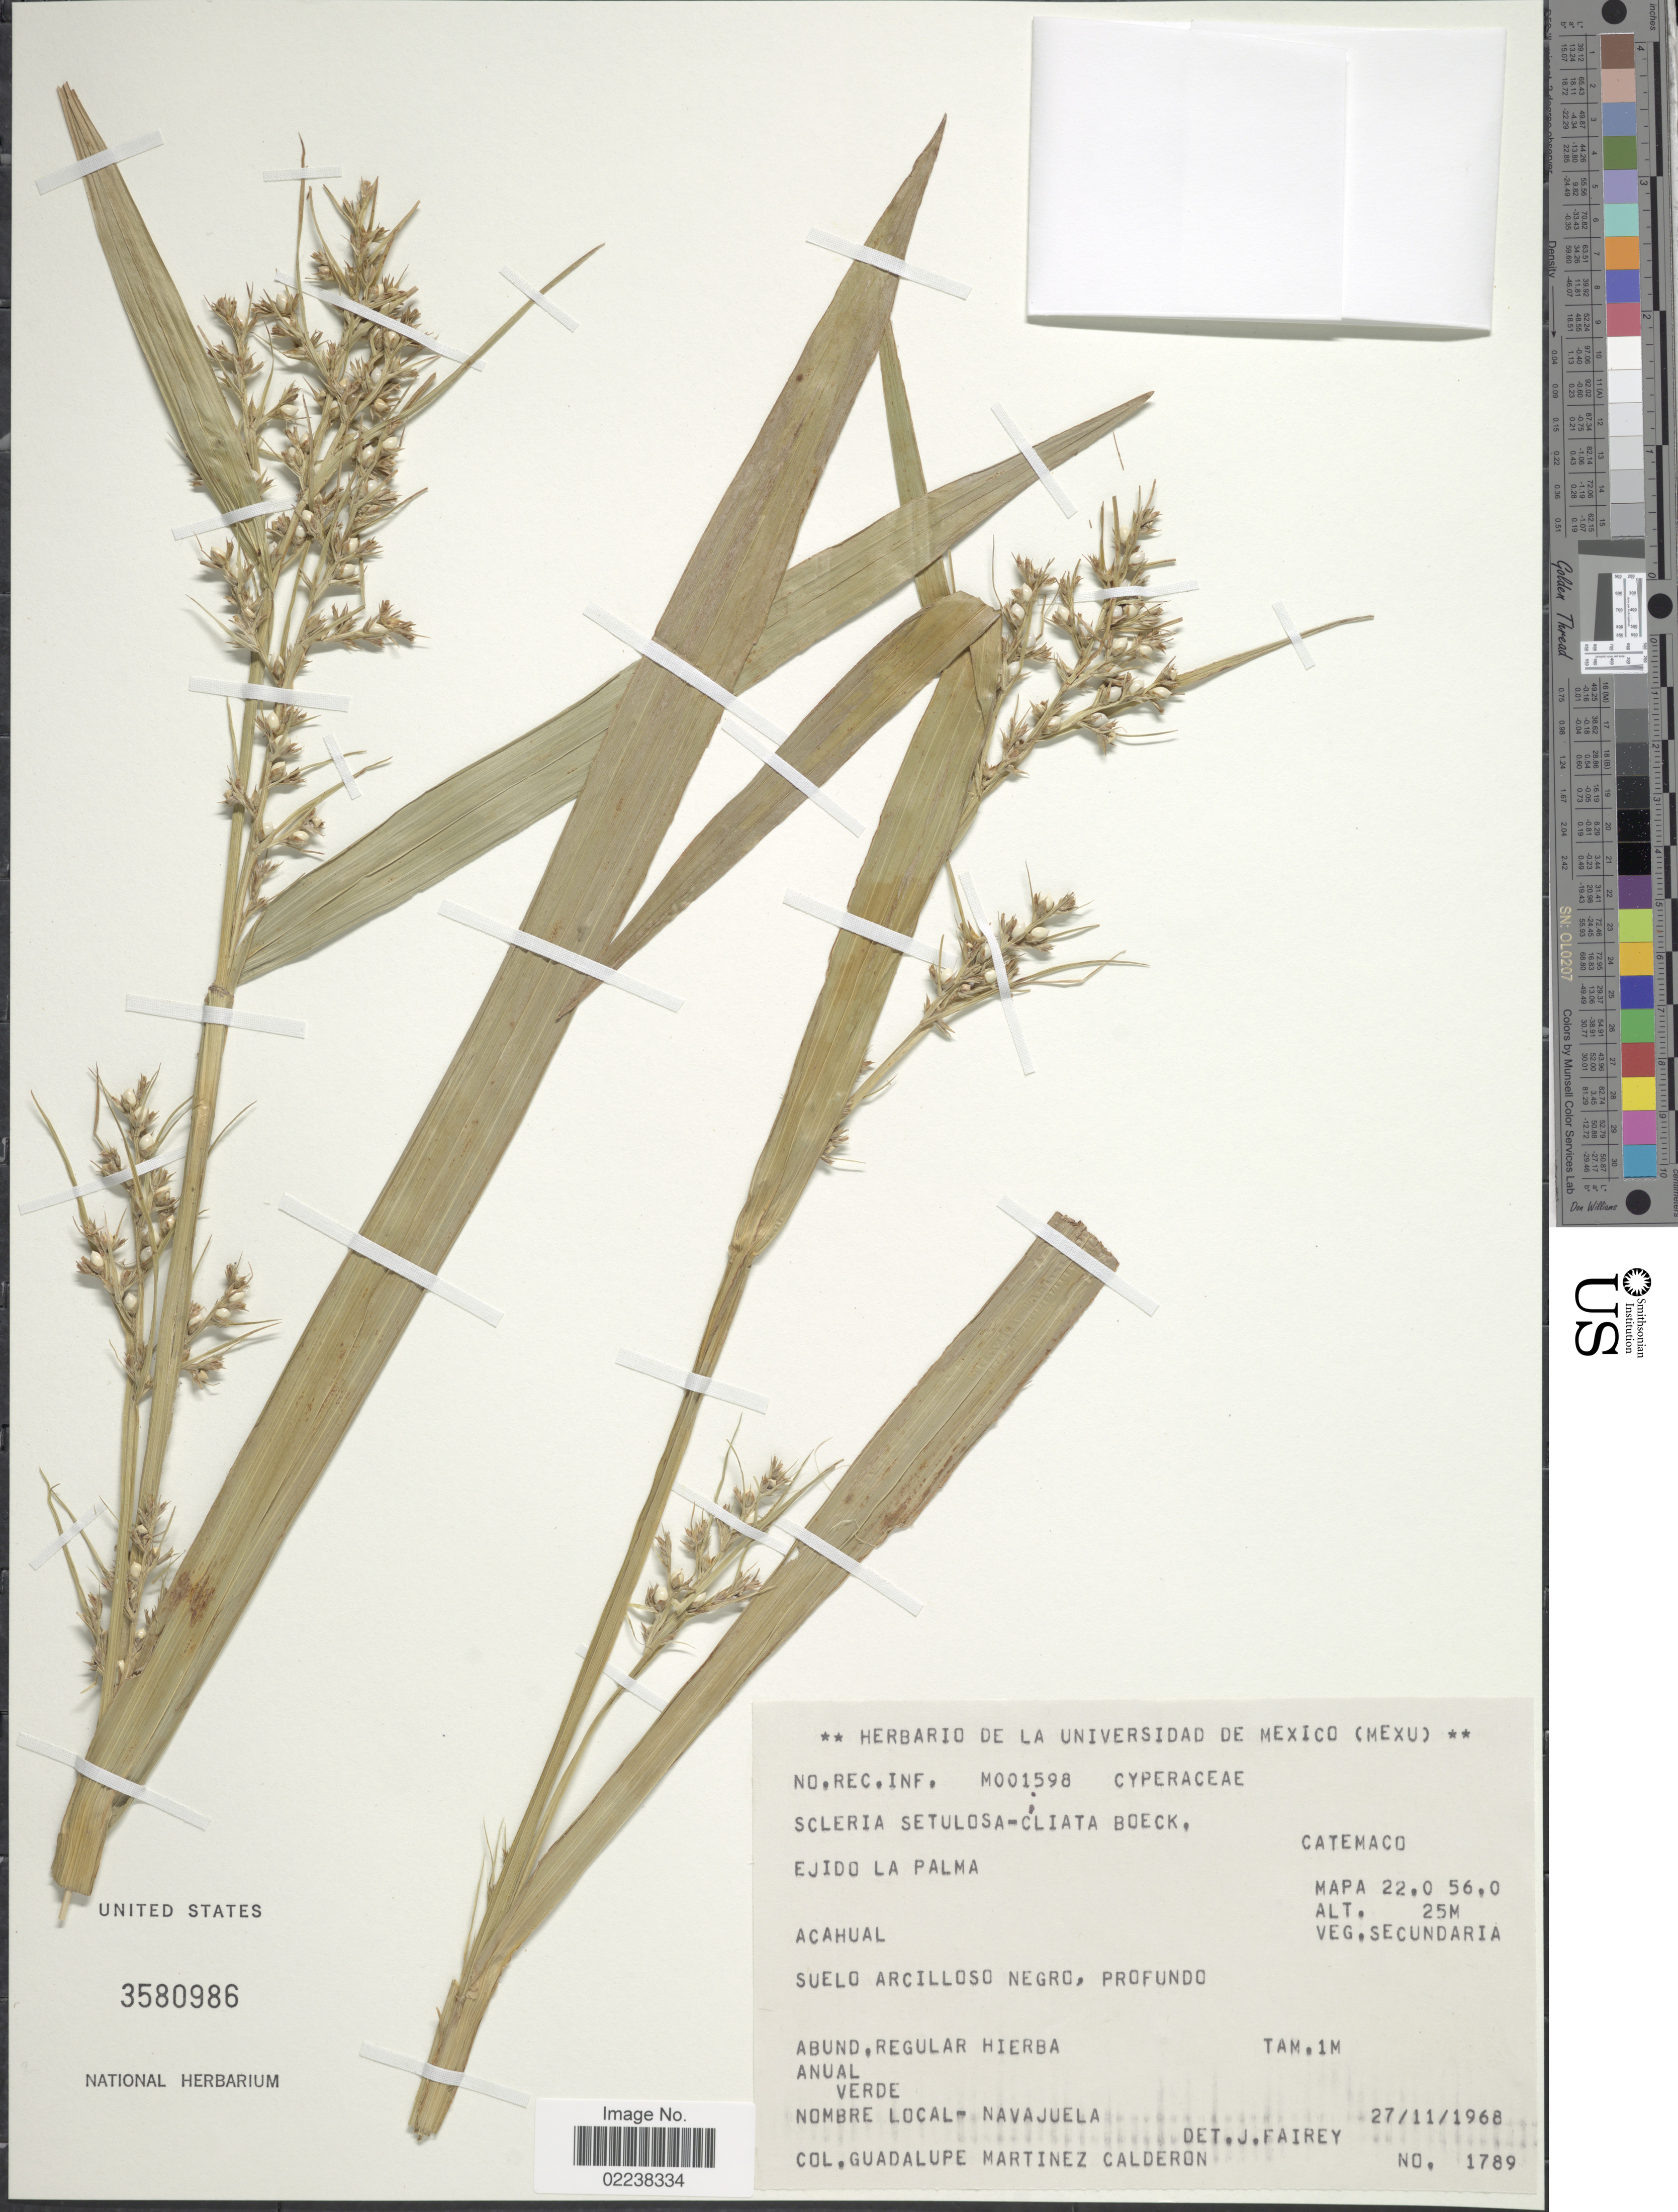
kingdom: Plantae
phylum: Tracheophyta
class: Liliopsida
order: Poales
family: Cyperaceae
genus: Scleria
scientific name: Scleria setulosociliata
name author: Boeckeler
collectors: G. Martinez-C.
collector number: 1789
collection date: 1968-11-27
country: Mexico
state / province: Veracruz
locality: Ejido La Palma, Catemaco, Mapa 22.0 56.0 , Acahual, Suelo Arcilloso Negro, Profundo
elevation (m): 25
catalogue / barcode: US 3580986